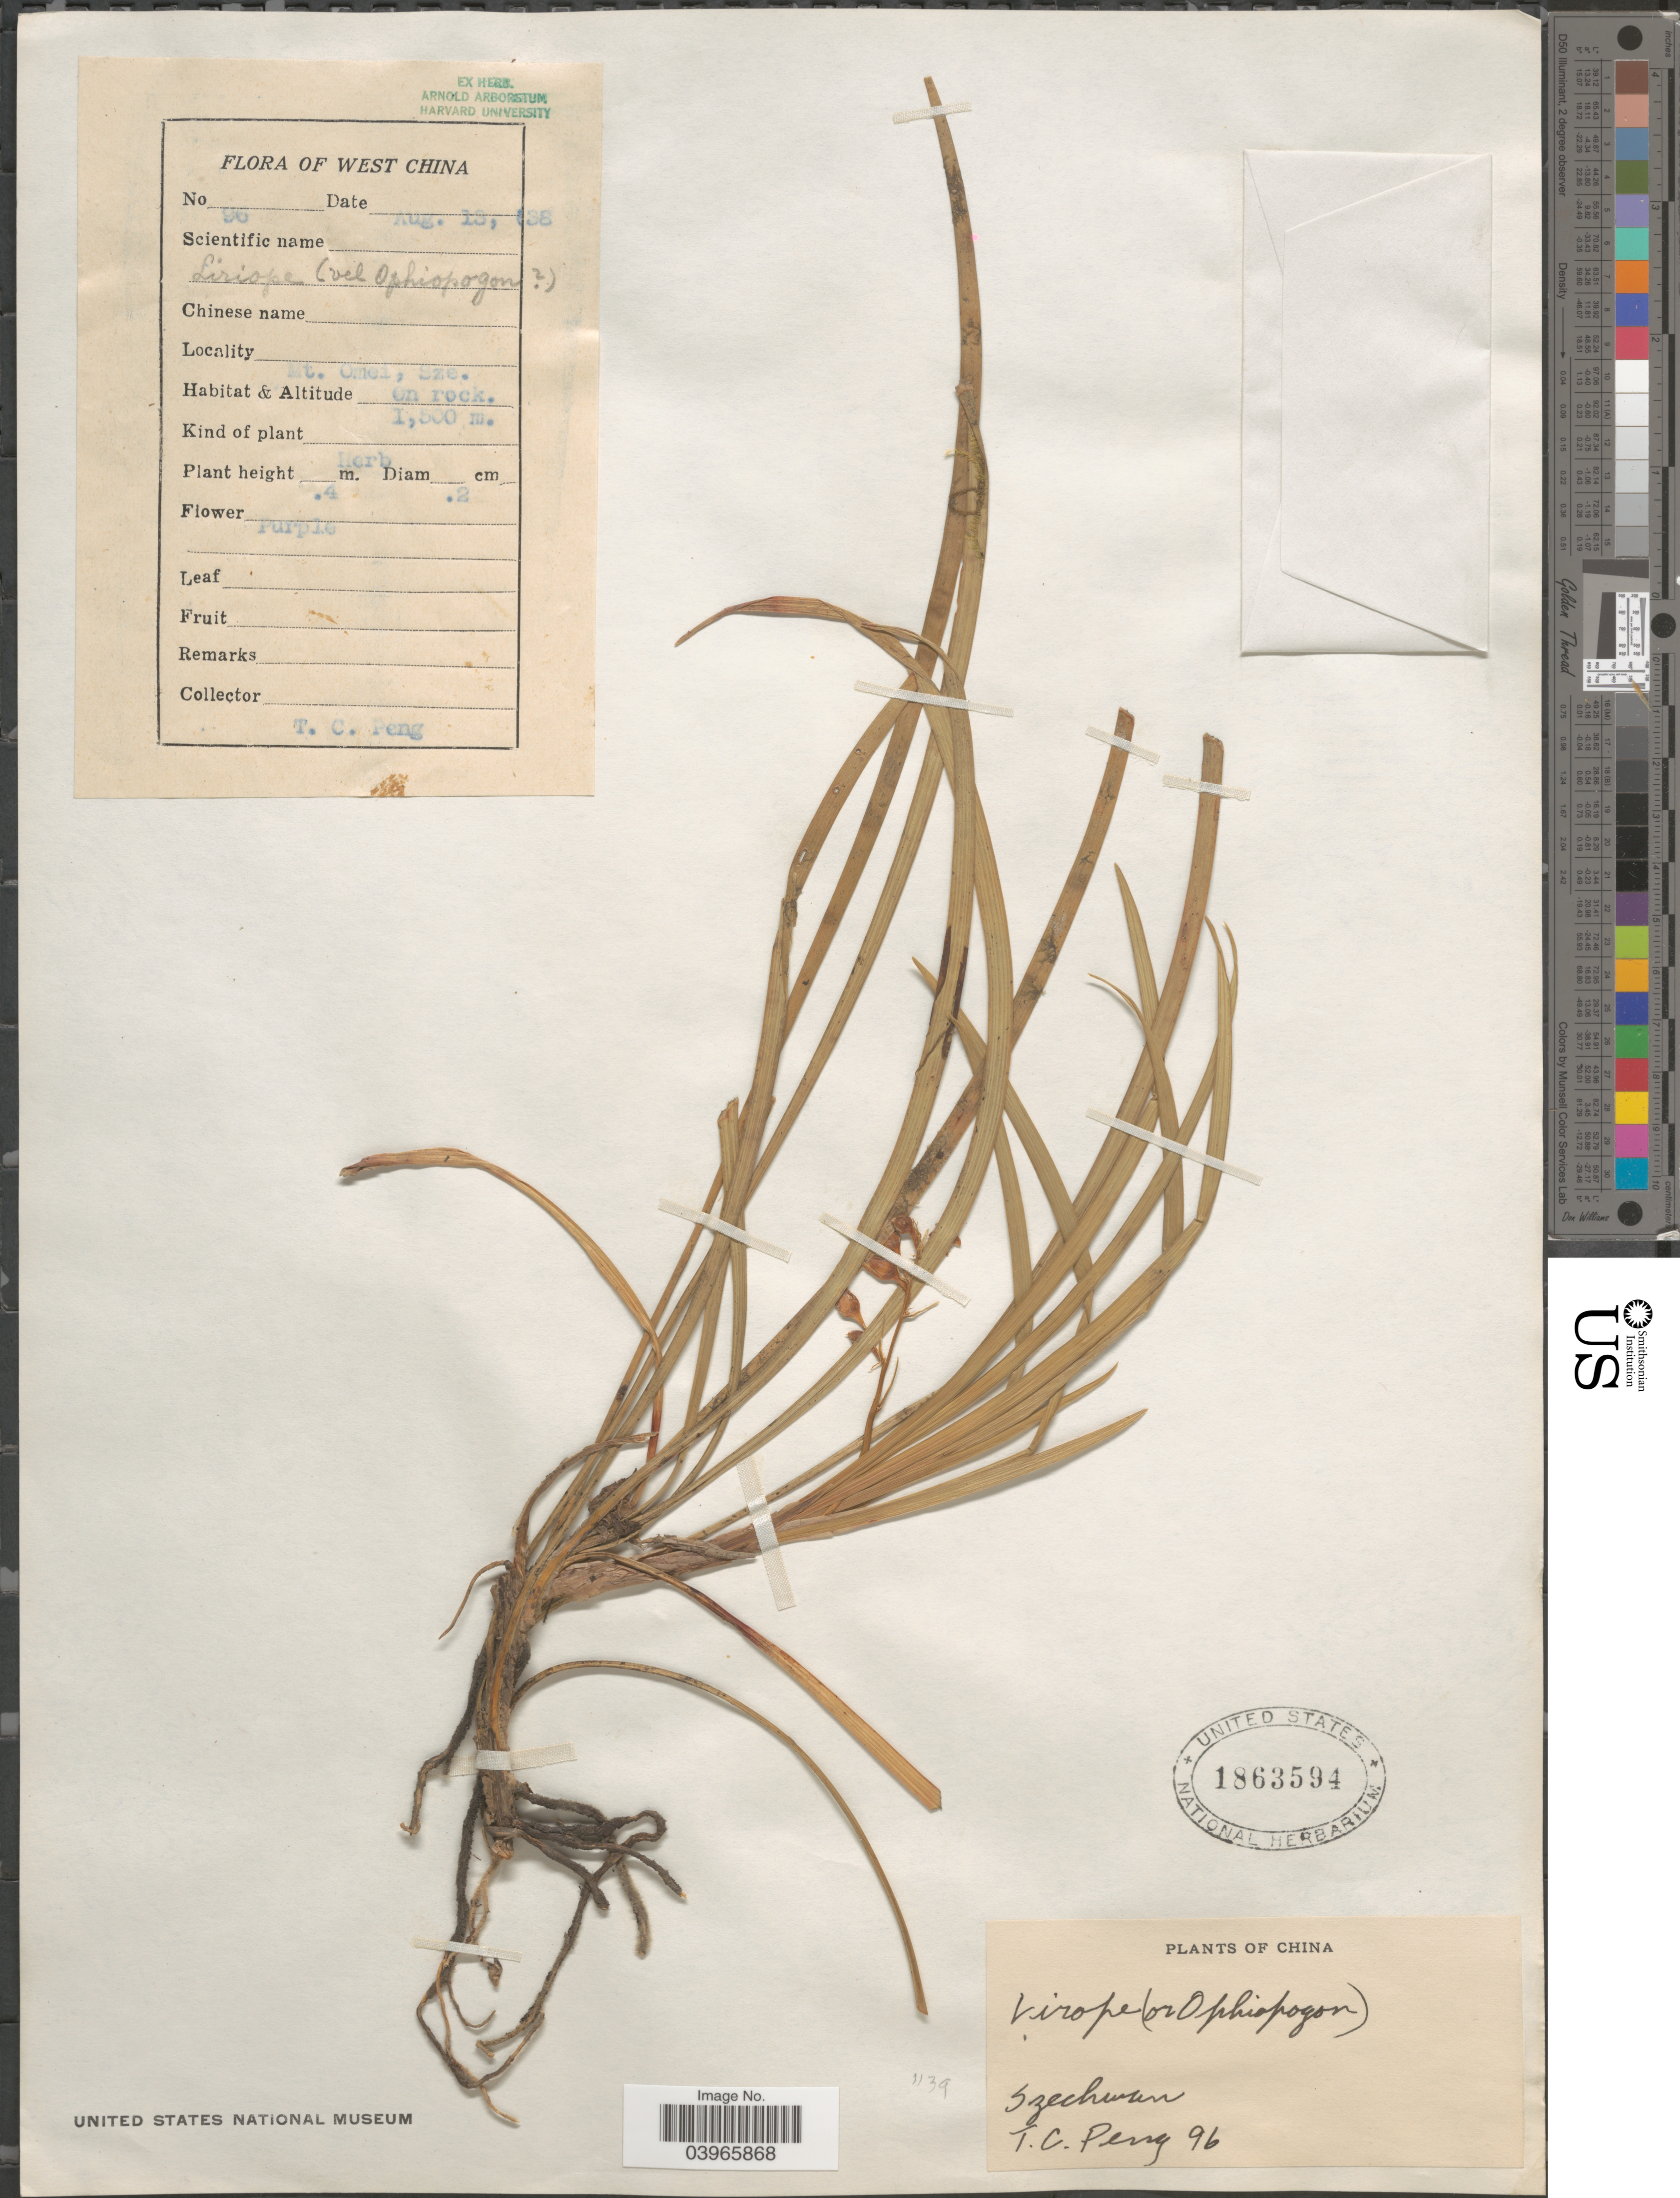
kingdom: Plantae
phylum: Tracheophyta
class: Liliopsida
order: Asparagales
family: Asparagaceae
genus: Ophiopogon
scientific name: Ophiopogon sp.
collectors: T. Peng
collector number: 96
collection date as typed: Transcribed d/m/y: 13/8/38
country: China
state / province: Sichuan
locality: West China. Mt. Omei, Szechwan.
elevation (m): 1500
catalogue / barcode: US 1863594